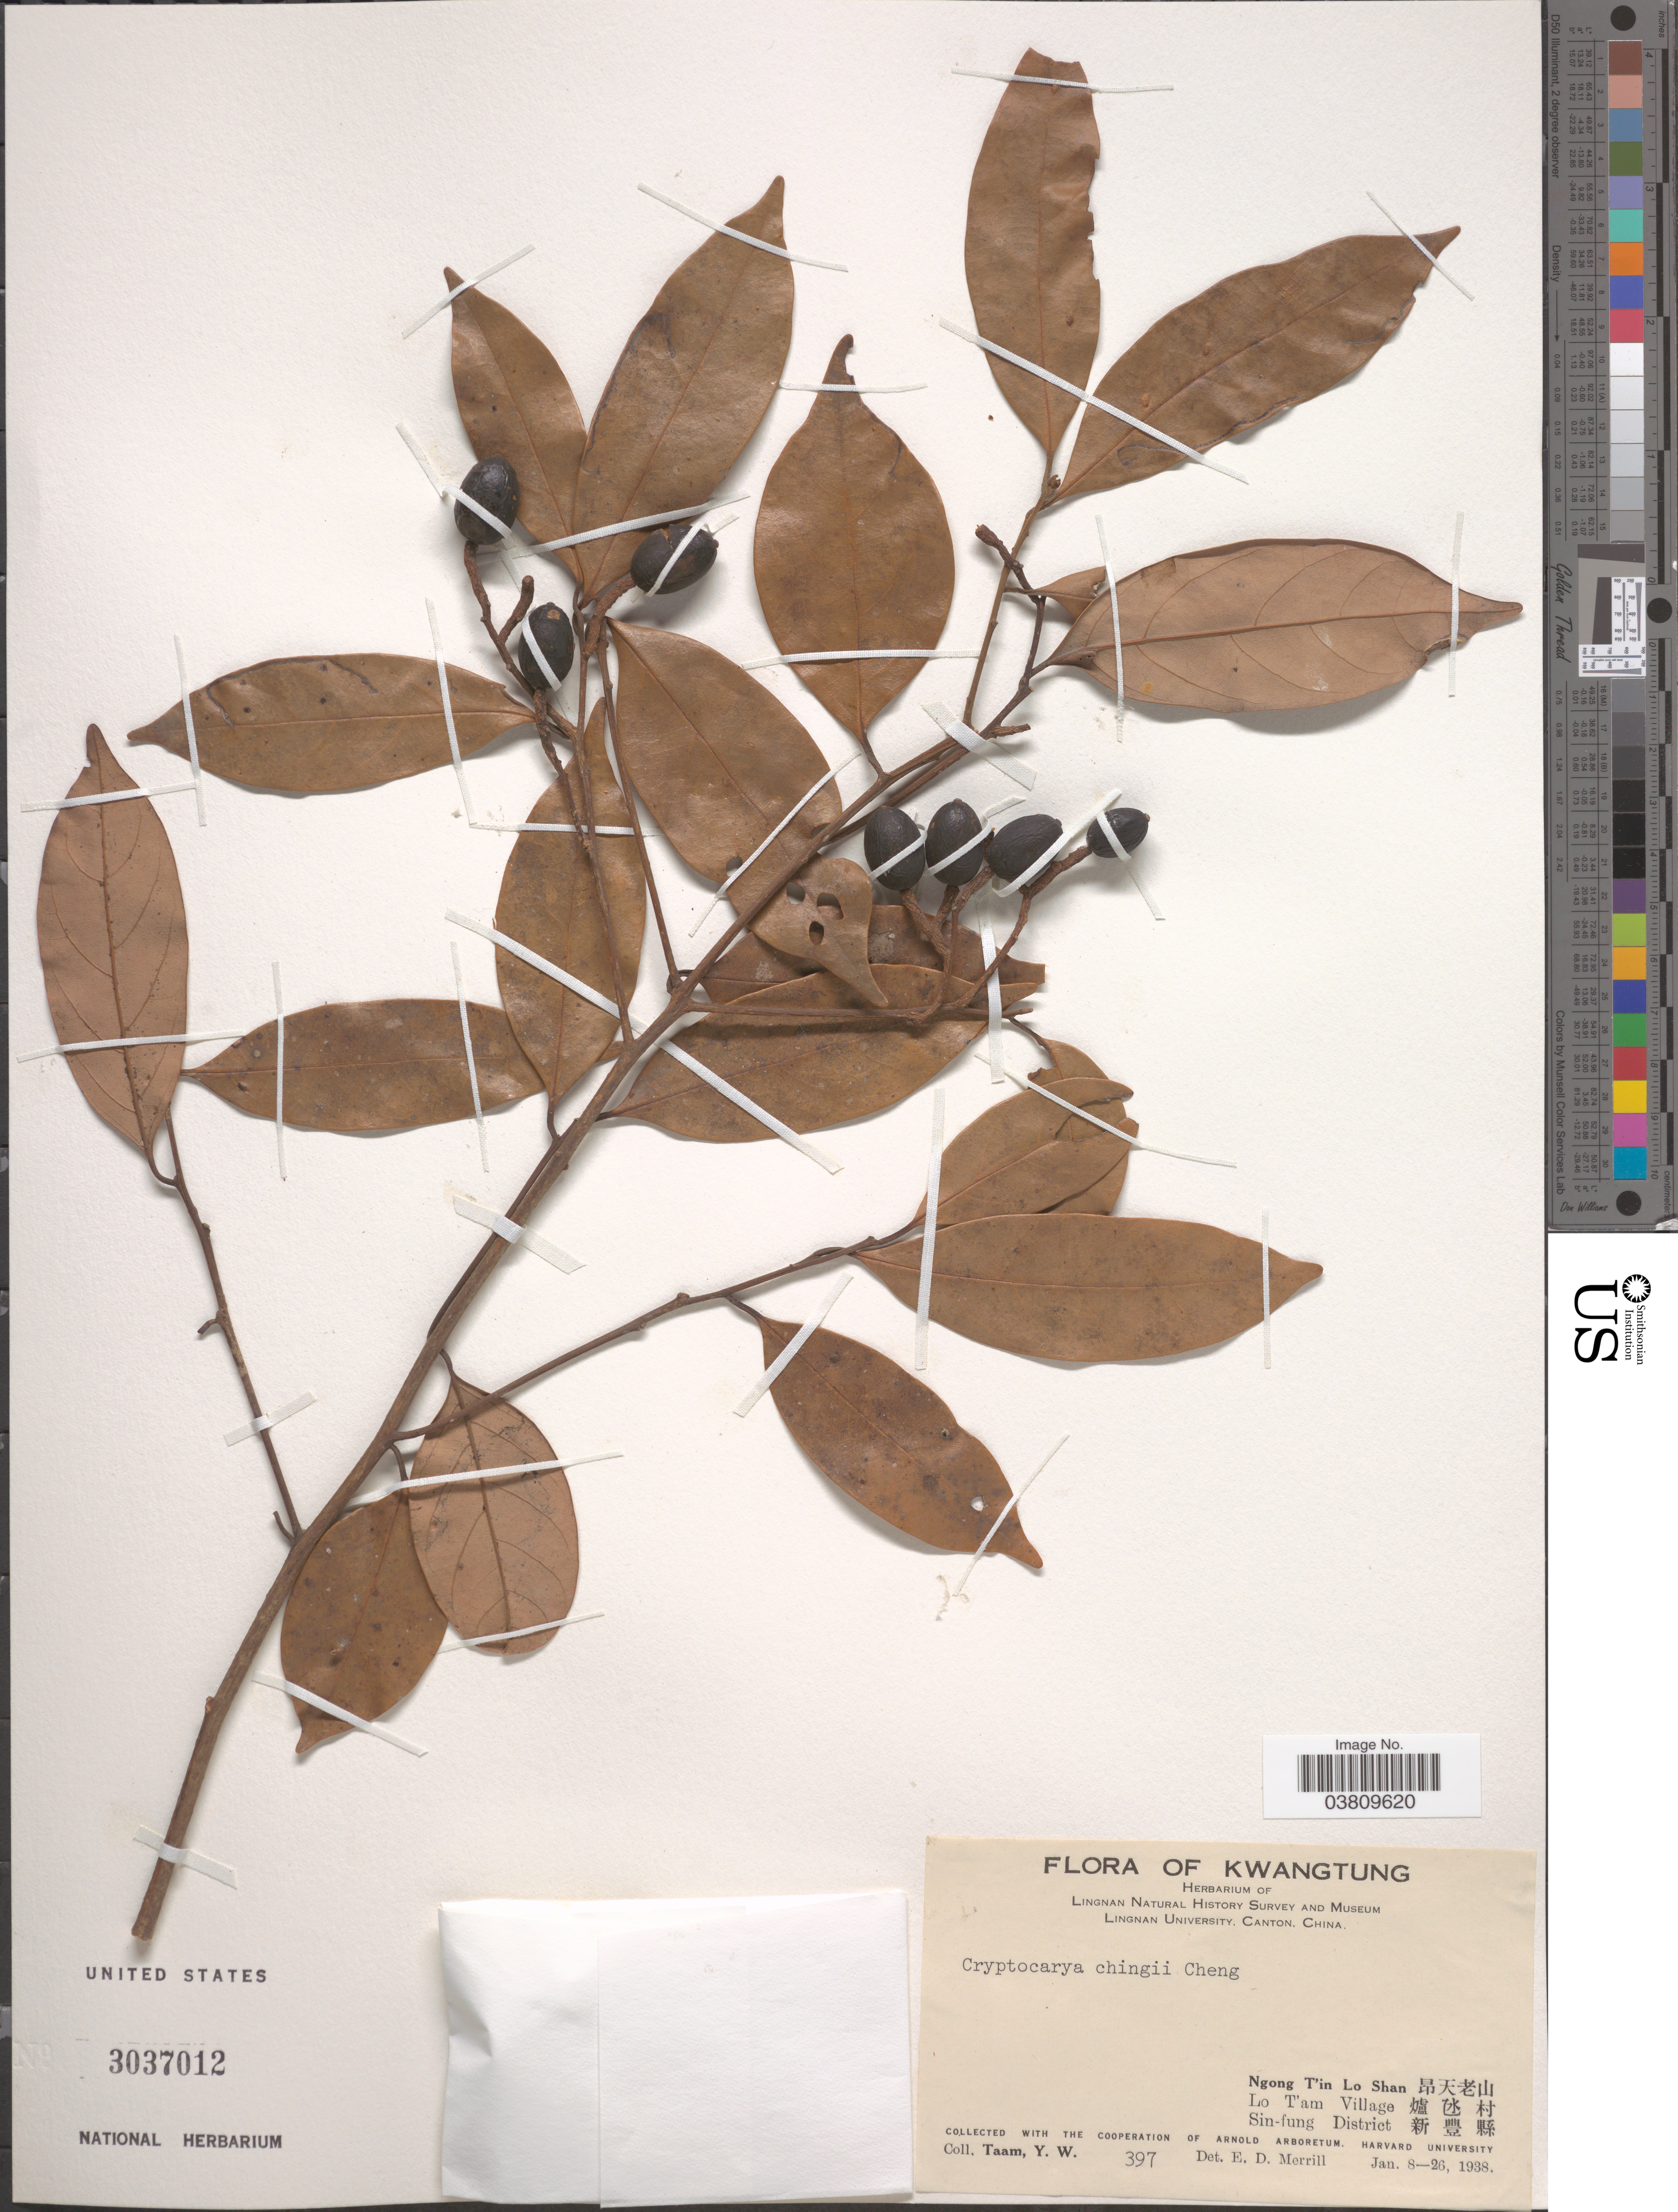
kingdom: Plantae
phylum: Tracheophyta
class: Magnoliopsida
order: Laurales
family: Lauraceae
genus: Cryptocarya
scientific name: Cryptocarya chingii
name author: W.C. Cheng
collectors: Y. W. Taam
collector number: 397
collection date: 1938-01-08/1938-01-26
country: China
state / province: Guangdong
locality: Kwangtung. Ngong T'in Lo Shan X. Lo T'am Village X. Sin-fung District X.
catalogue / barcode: US 3037012